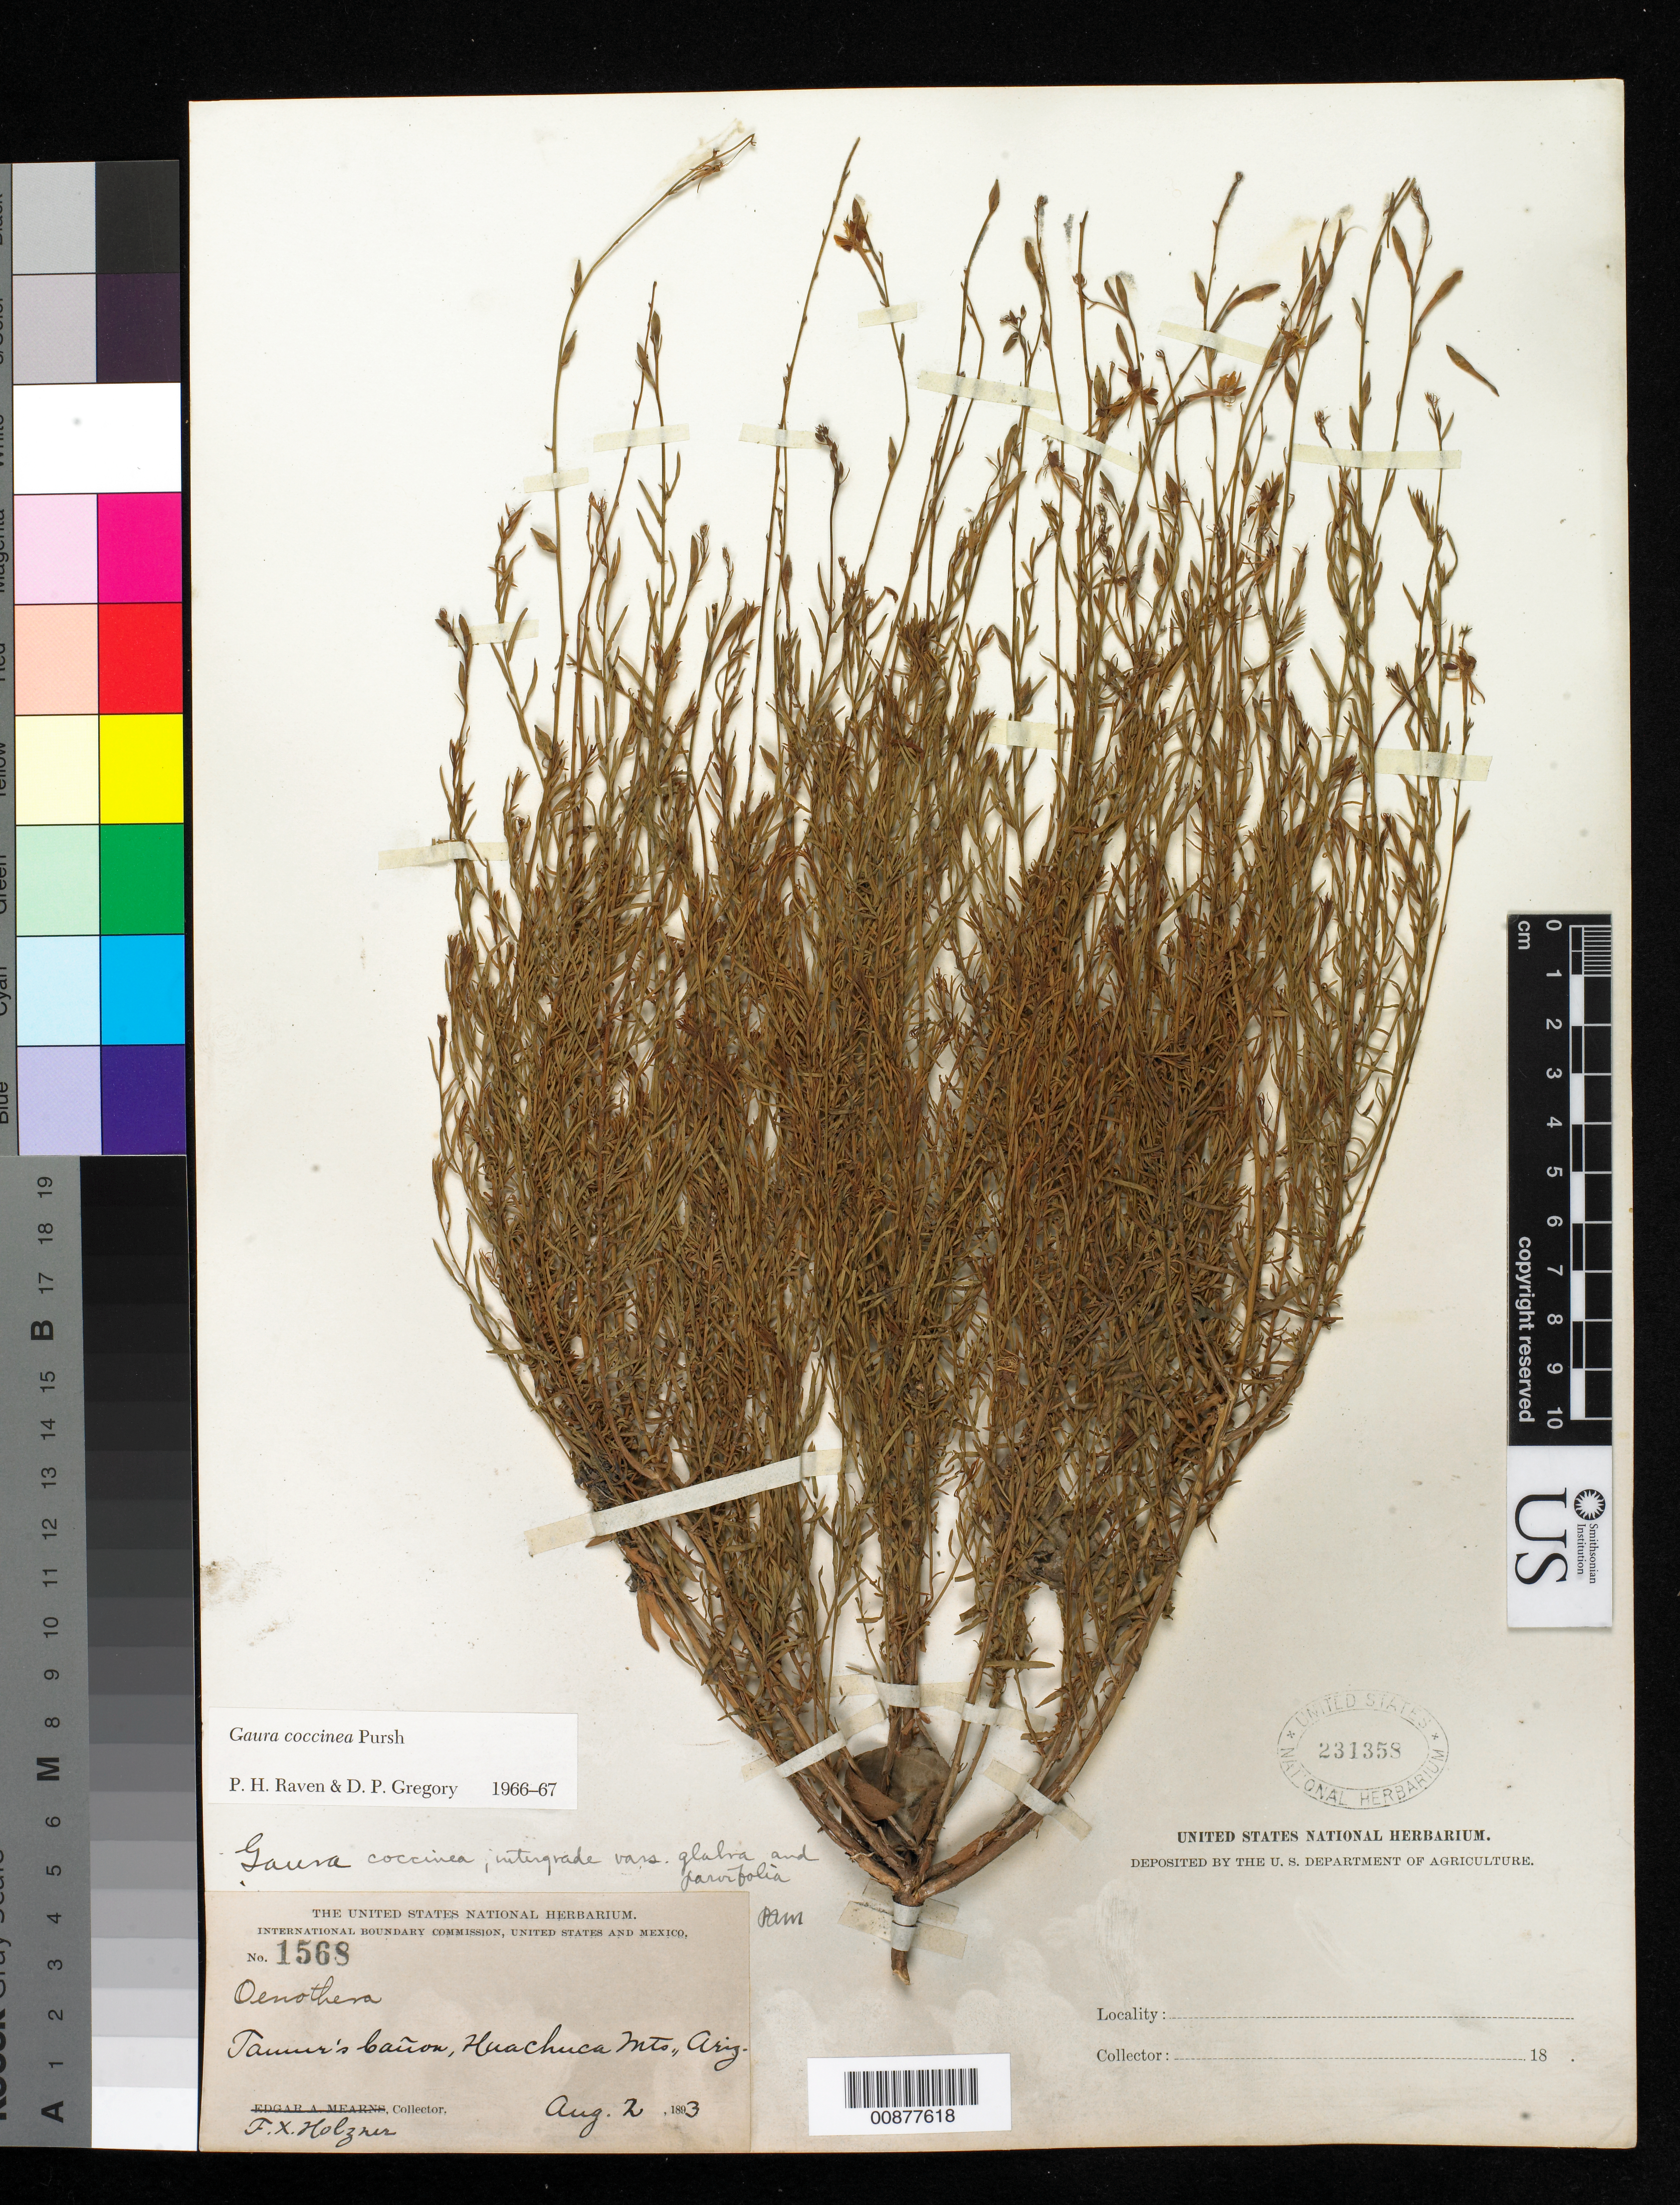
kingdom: Plantae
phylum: Tracheophyta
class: Magnoliopsida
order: Myrtales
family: Onagraceae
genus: Oenothera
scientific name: Oenothera suffrutescens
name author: (Ser.) W.L. Wagner & Hoch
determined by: Wagner, W. L., (BOT), Smithsonian Institution - National Museum of Natural History (UNITED STATES)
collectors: F. X. Holzner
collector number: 1568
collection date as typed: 02 Aug 1893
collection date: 1893-08-02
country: United States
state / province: Arizona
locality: Tanner's Canyon, Huachuca Mts.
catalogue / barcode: US 231358